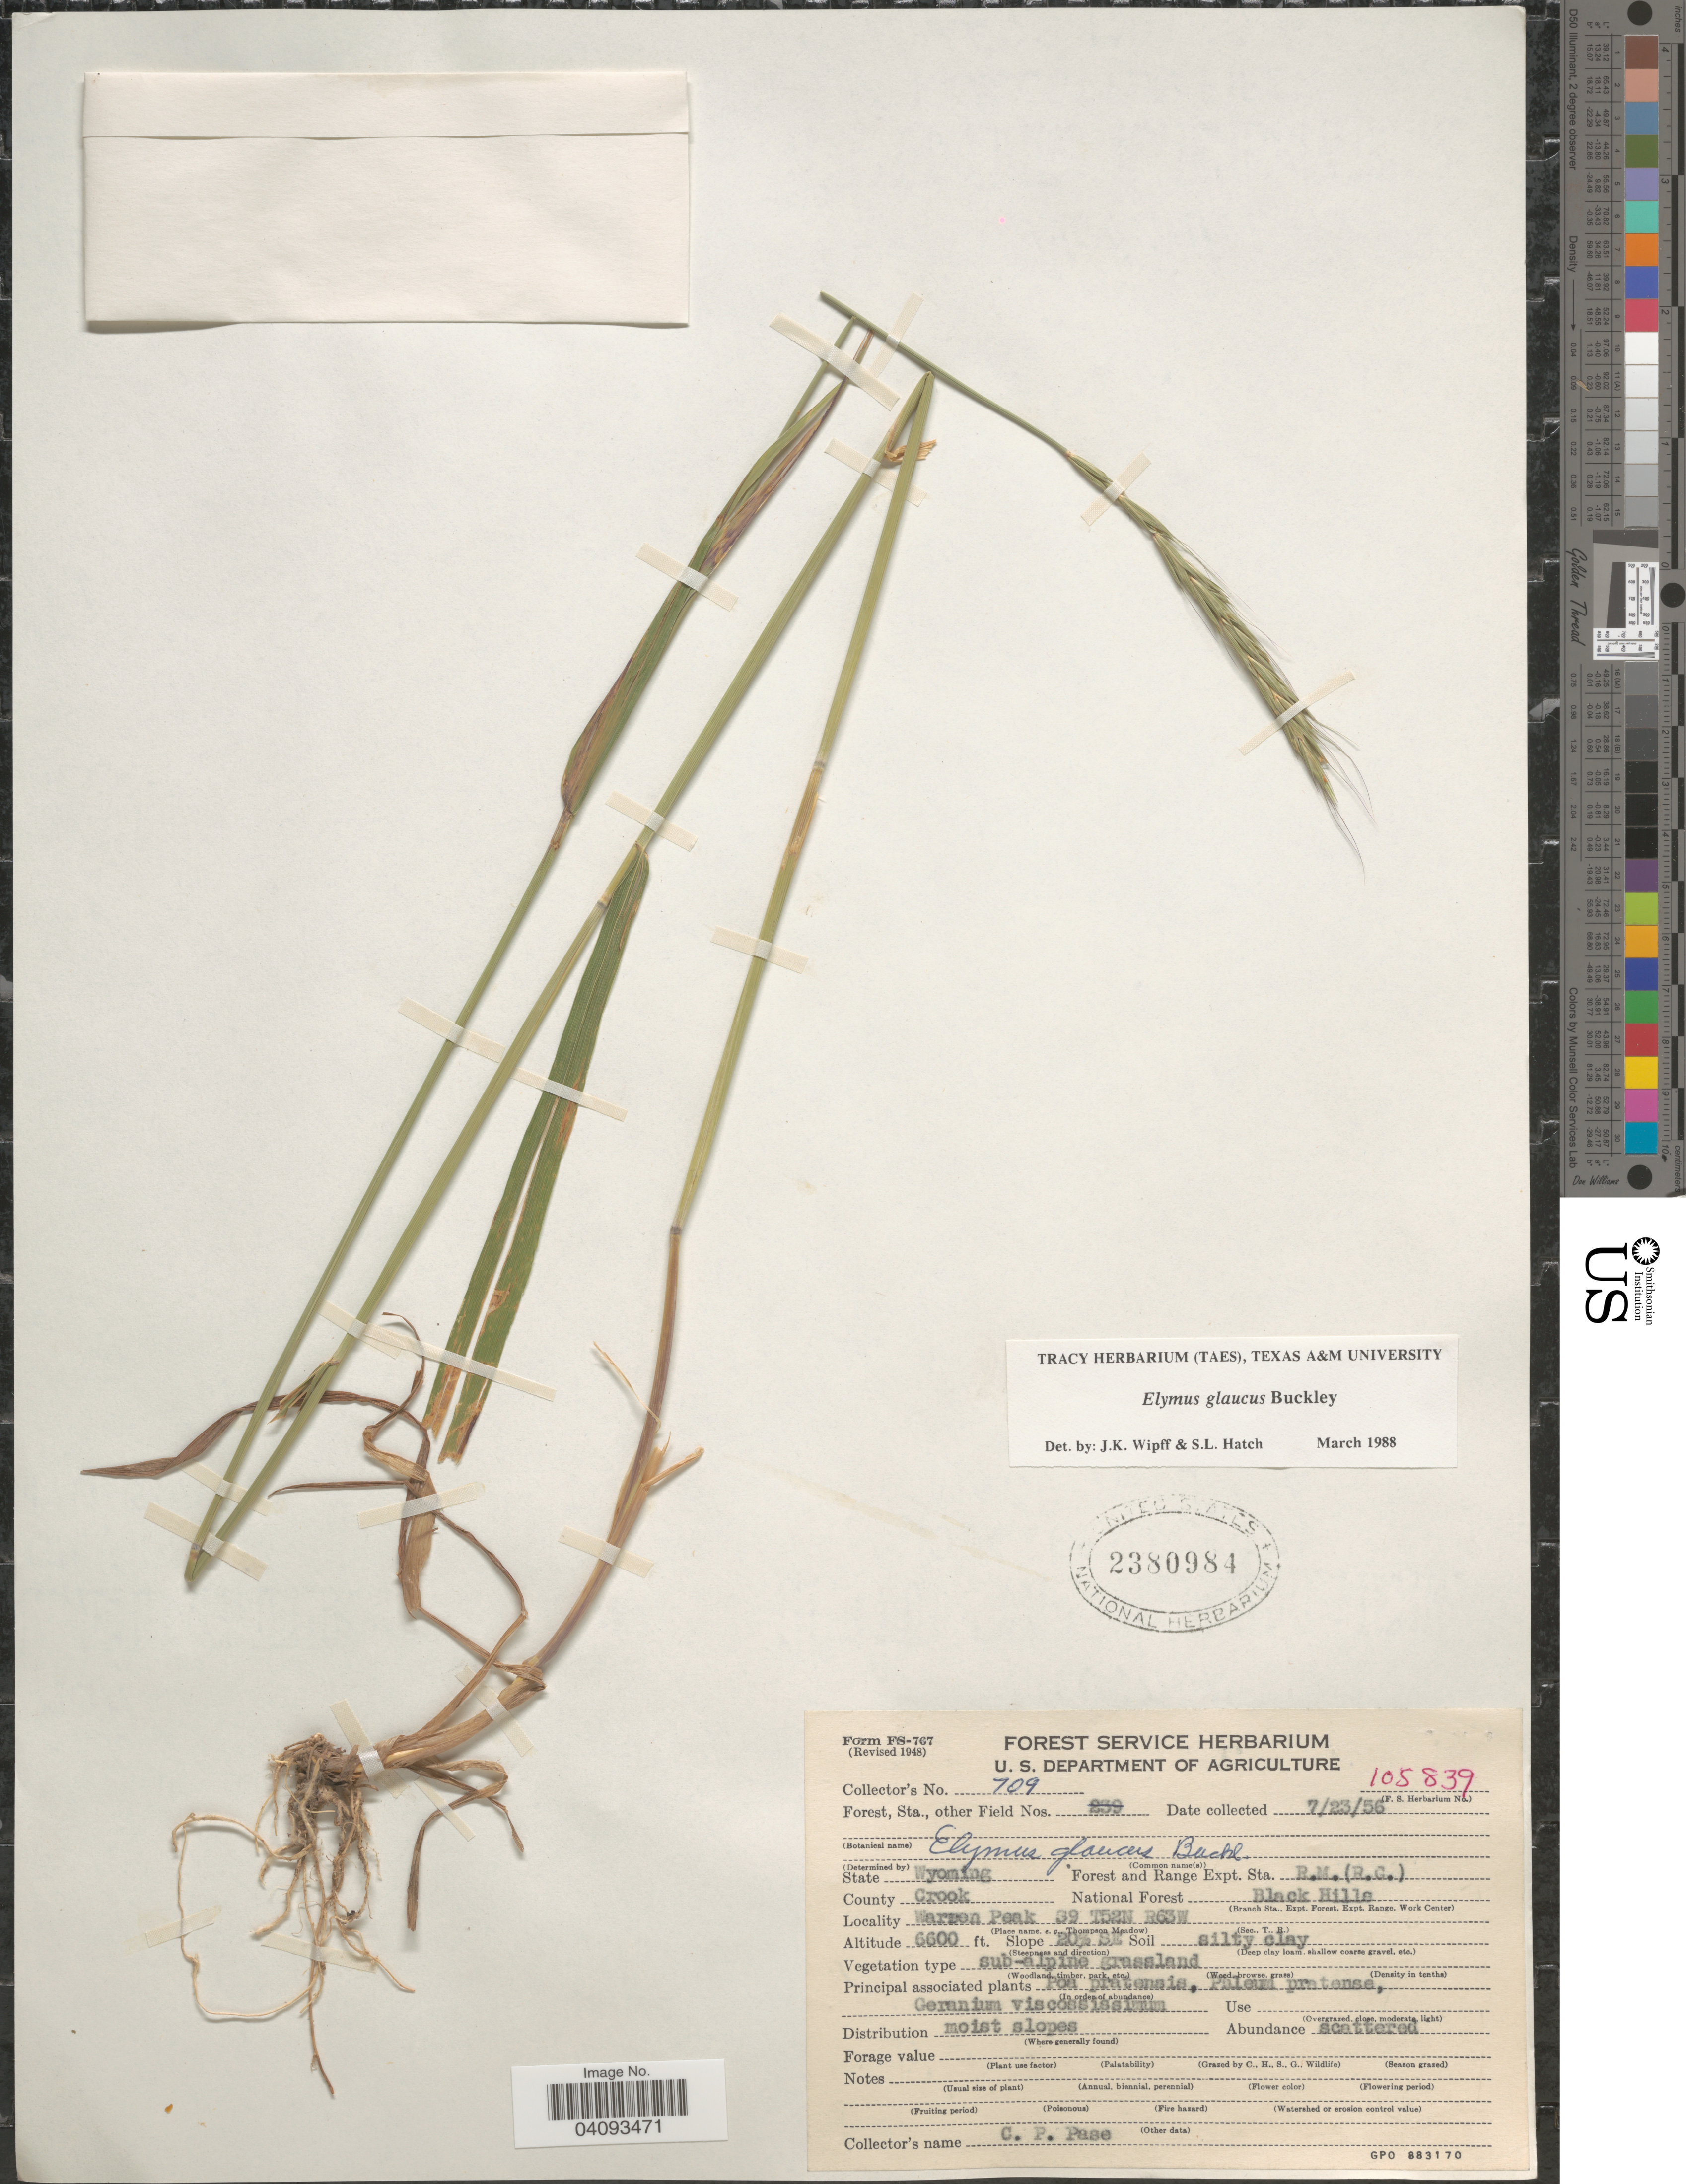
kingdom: Plantae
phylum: Tracheophyta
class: Liliopsida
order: Poales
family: Poaceae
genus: Elymus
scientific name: Elymus glaucus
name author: Buckley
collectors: C. P. Pase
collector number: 709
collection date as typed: Transcribed d/m/y: 23/7/56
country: United States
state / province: Wyoming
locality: Forest and Range Expt. Sta. R.M. (R.G.). County Crook. National Forest Black Hills. Warren Peak. 39 T52N R63W.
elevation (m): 2012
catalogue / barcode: US 2380984